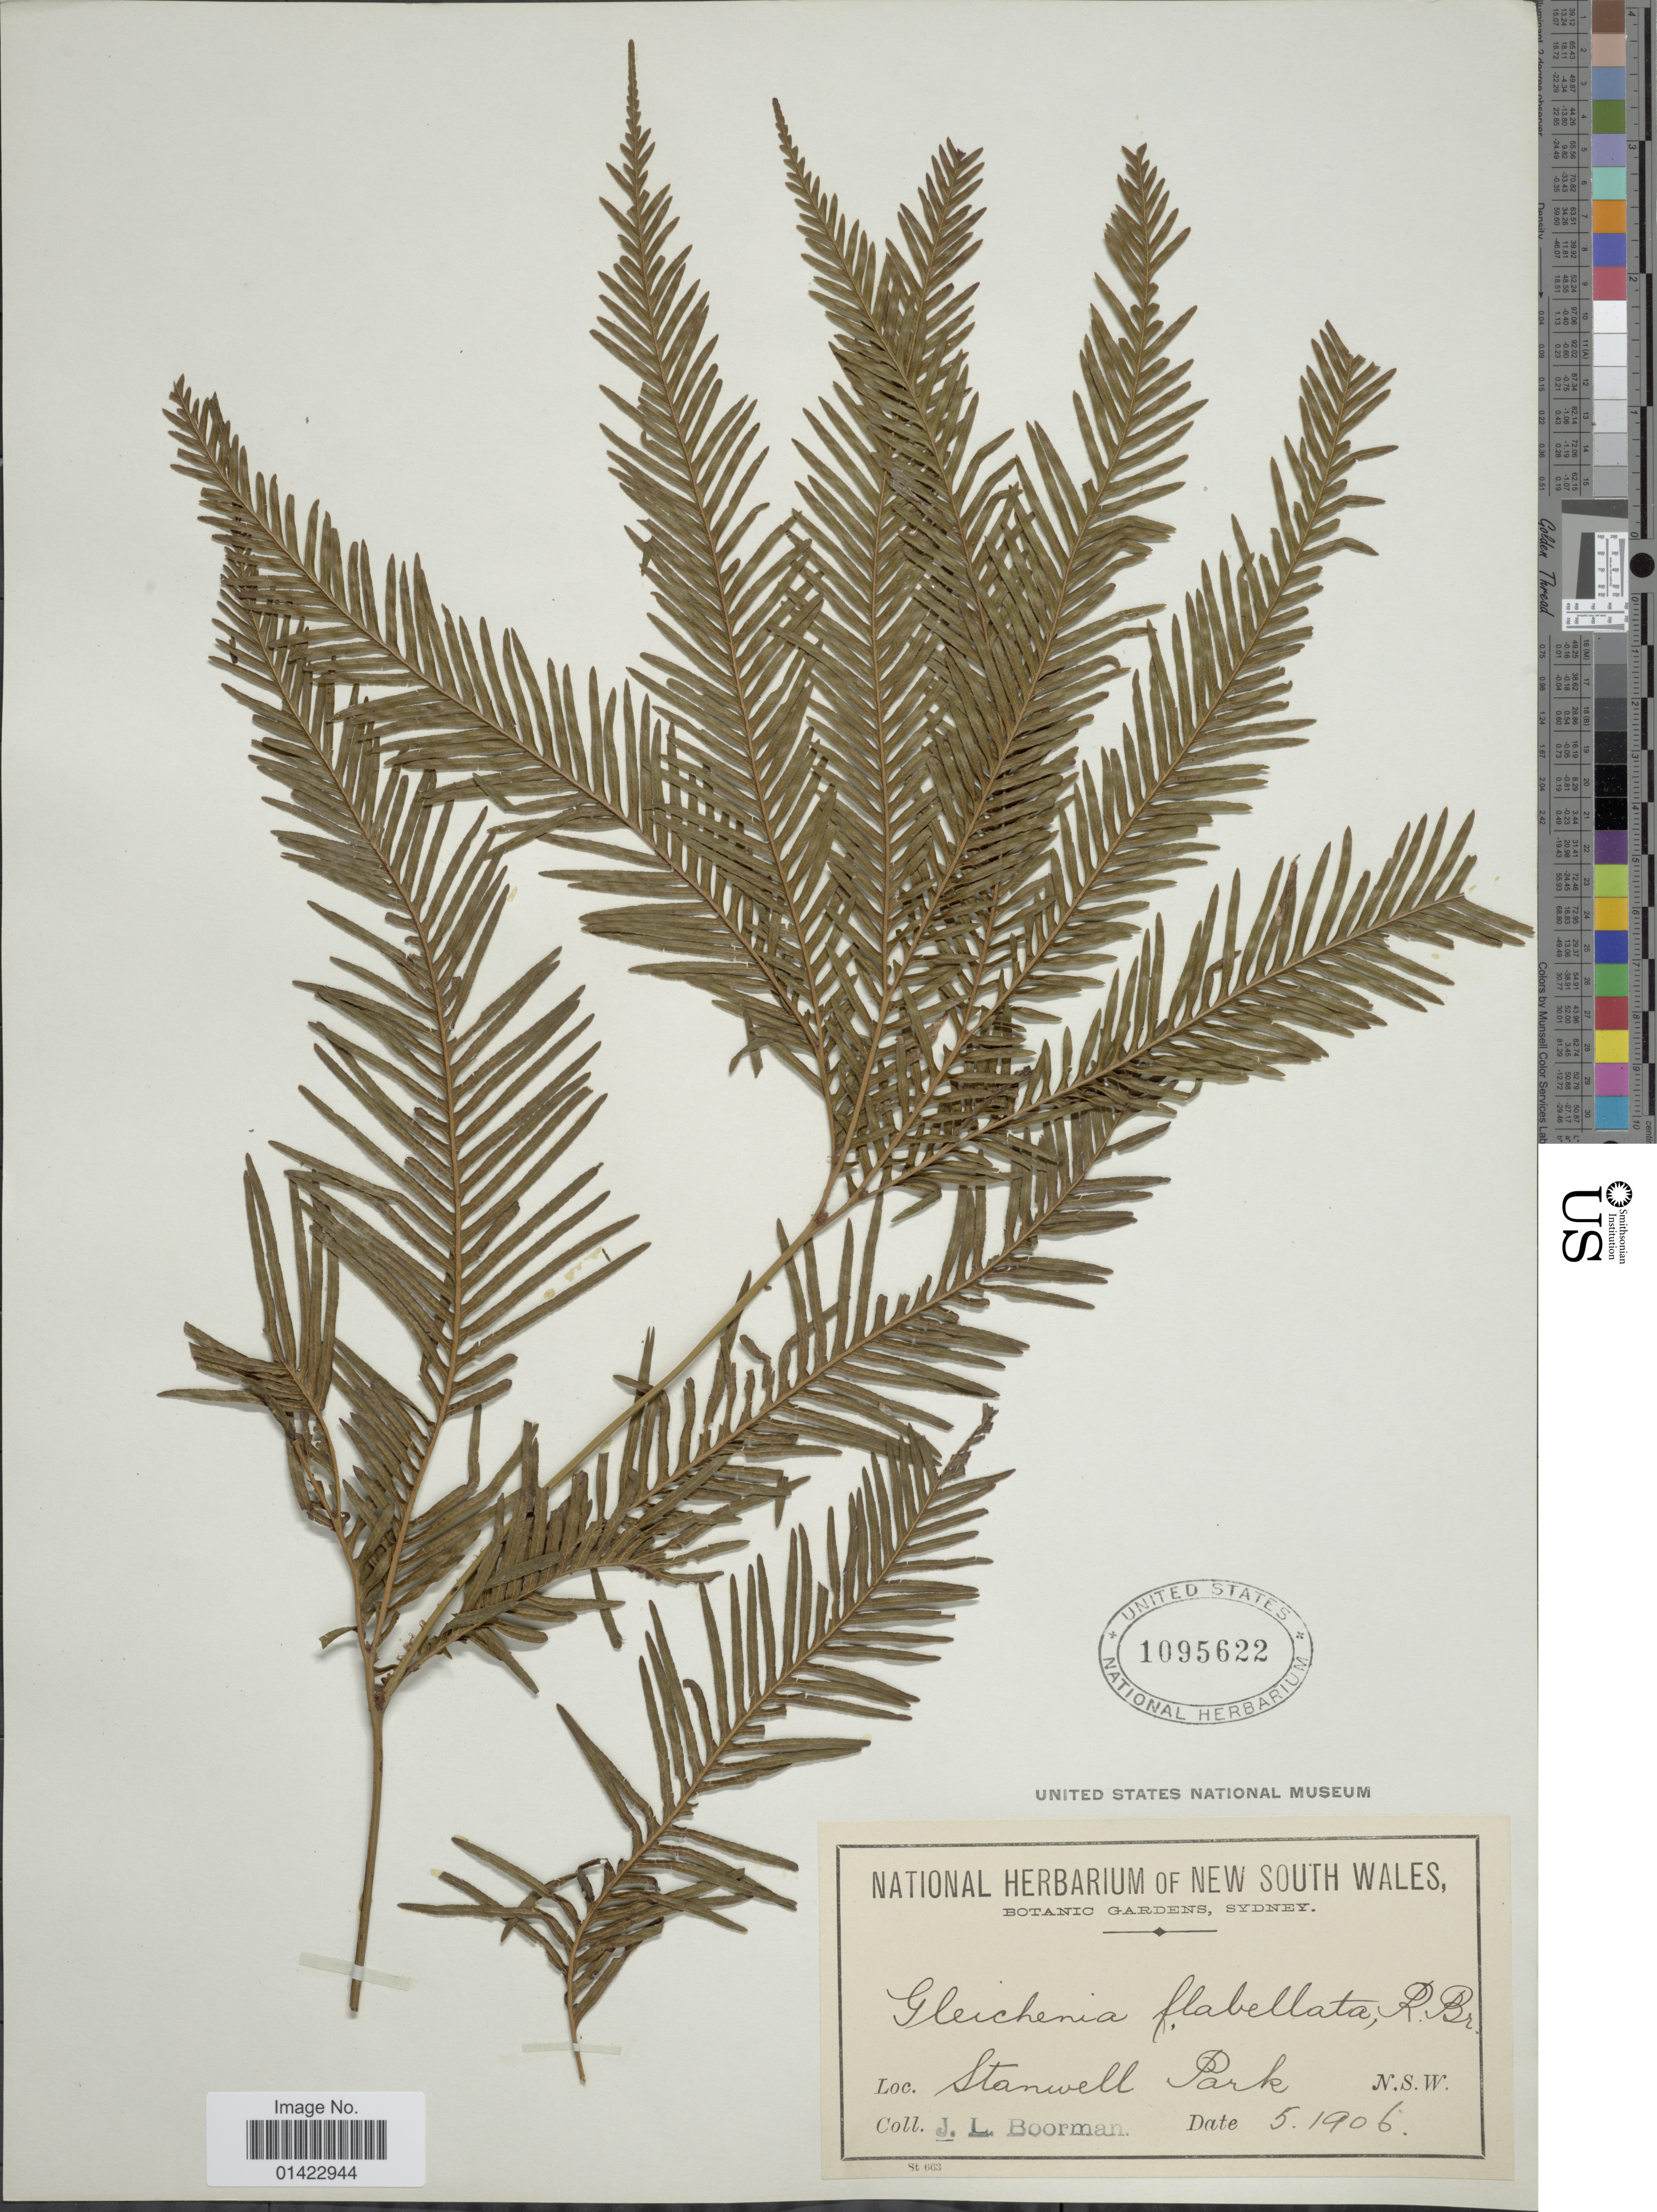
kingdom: Plantae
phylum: Tracheophyta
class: Polypodiopsida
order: Gleicheniales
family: Gleicheniaceae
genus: Sticherus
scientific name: Sticherus flabellatus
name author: (R. Br.) H. St. John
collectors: J. Boorman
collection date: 1906-05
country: Australia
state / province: New South Wales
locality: Stanwell Park.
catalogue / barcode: US 1095622